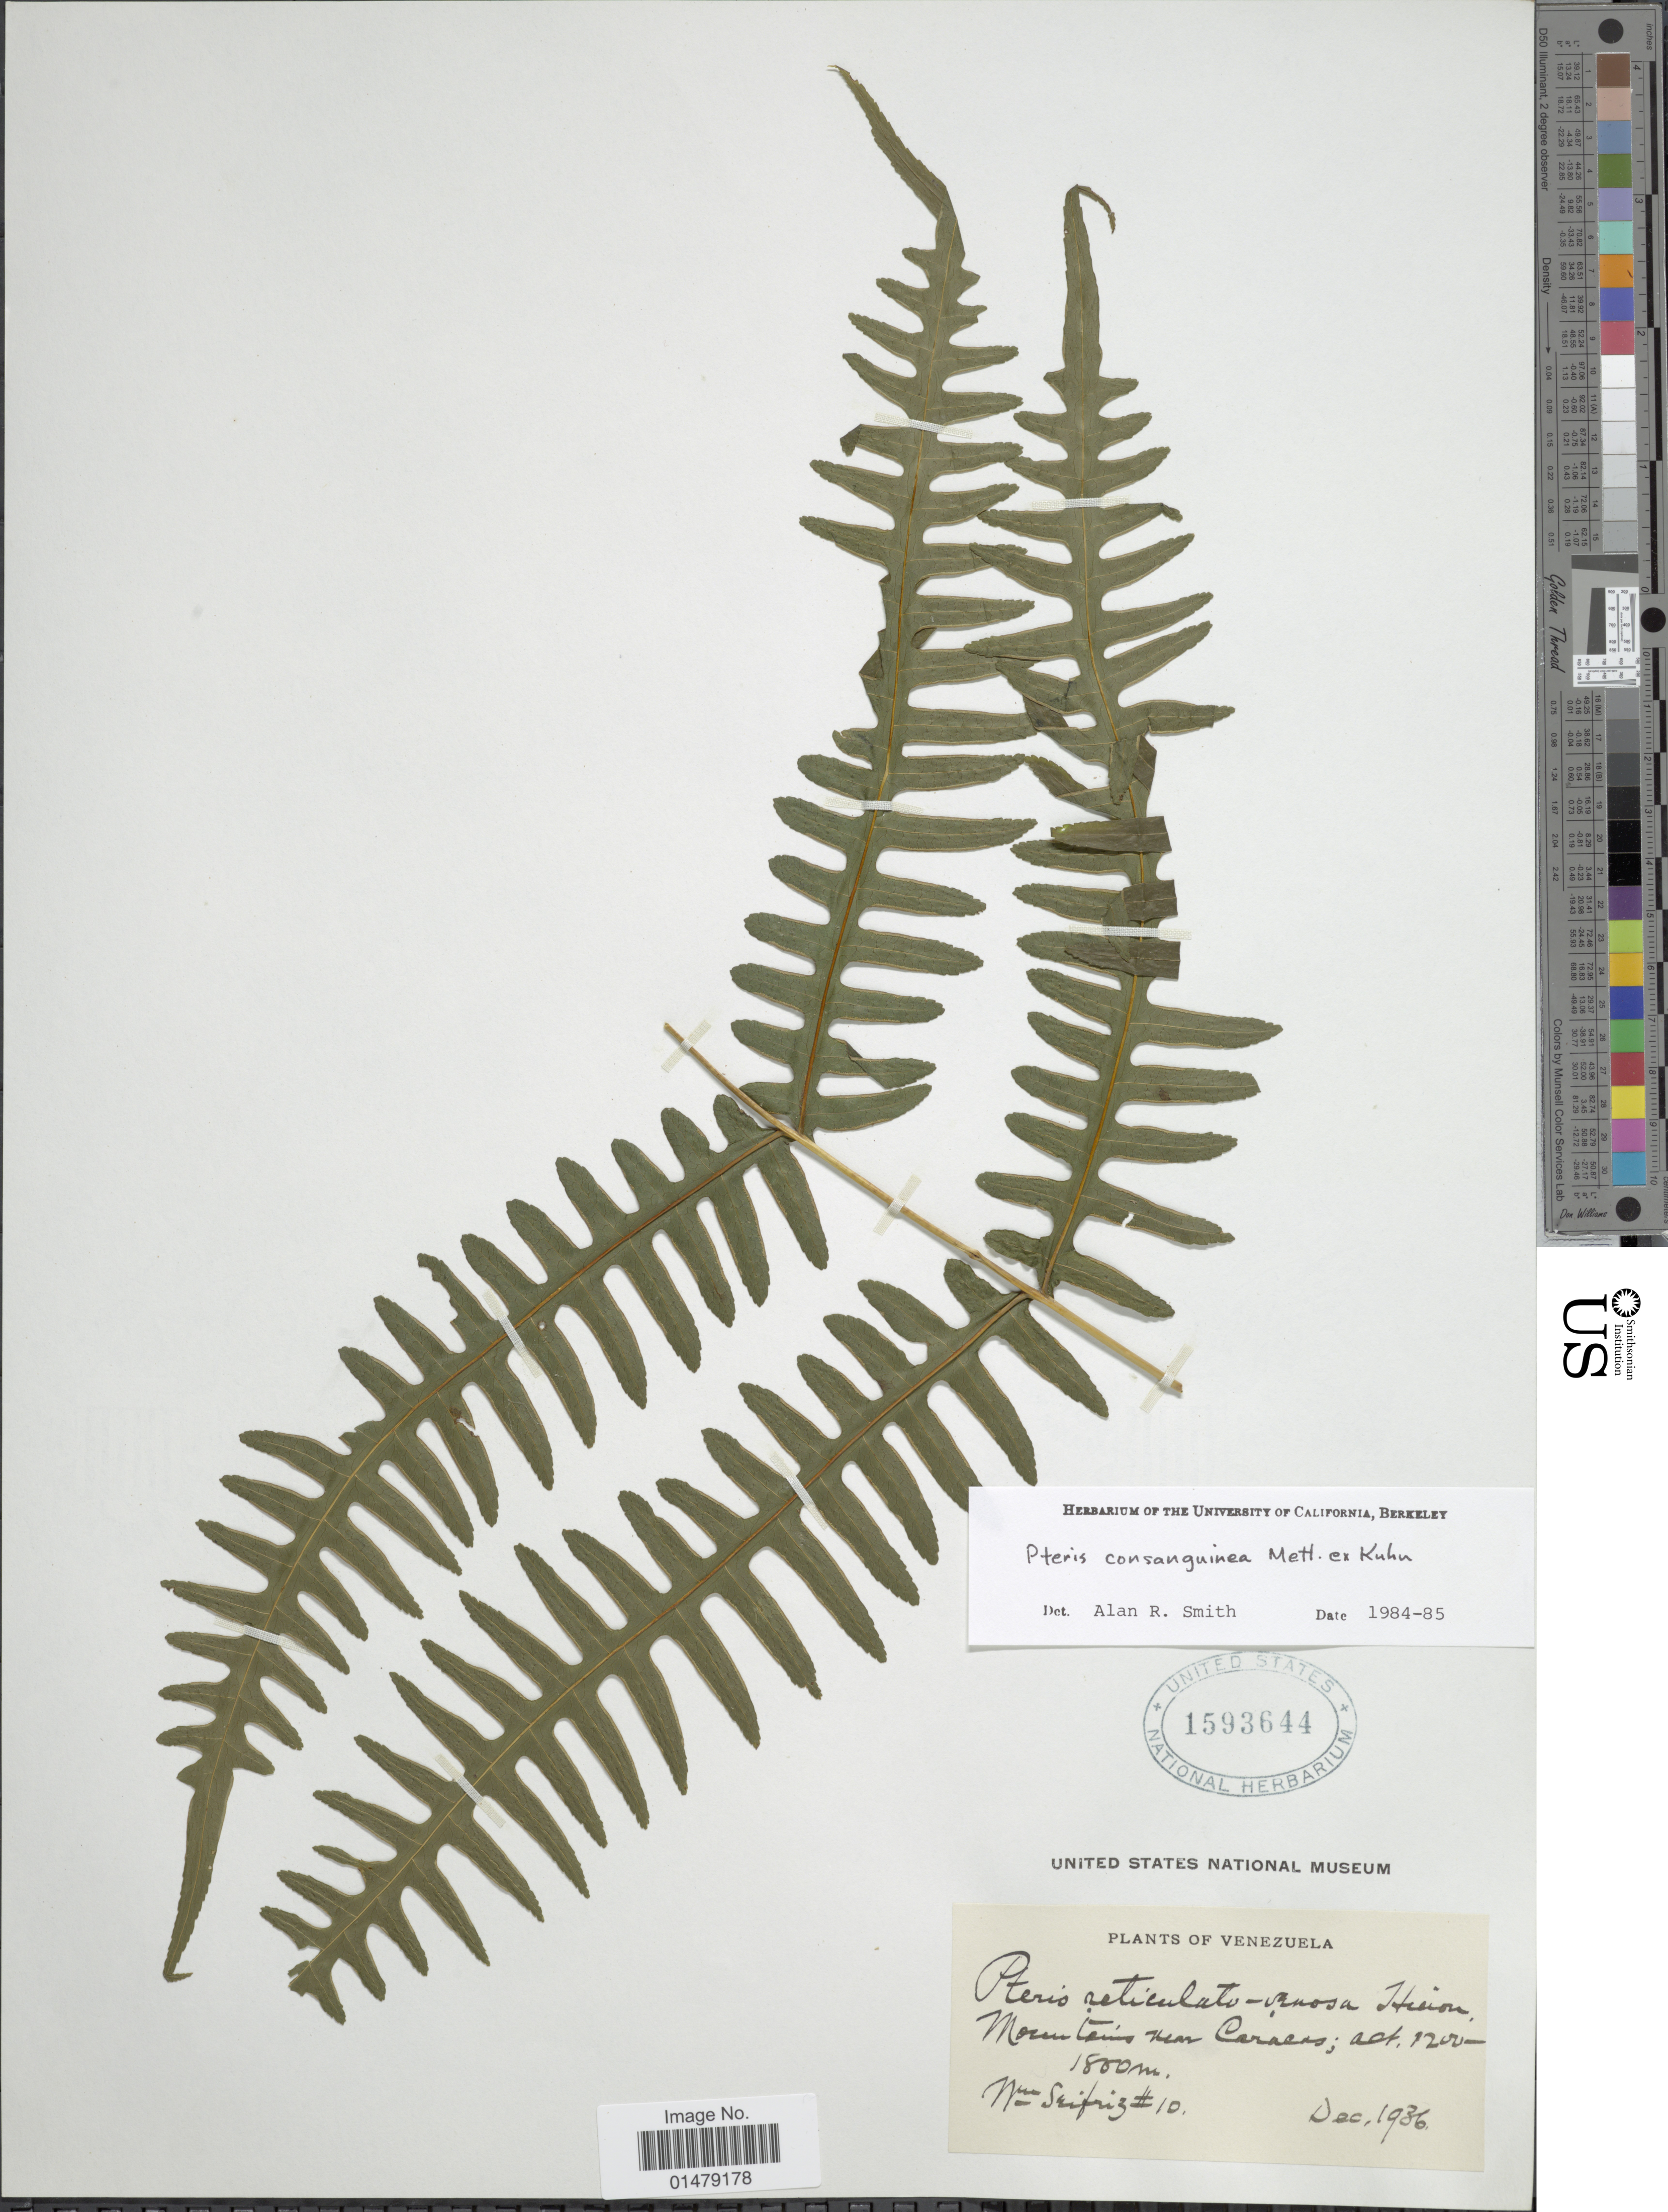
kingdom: Plantae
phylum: Tracheophyta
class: Polypodiopsida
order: Polypodiales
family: Pteridaceae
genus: Pteris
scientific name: Pteris consanguinea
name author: Mett. ex Kuhn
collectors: W. Seifriz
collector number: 10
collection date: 1936-12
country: Venezuela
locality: Mountains near Caracas.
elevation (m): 1200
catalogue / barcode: US 1593644